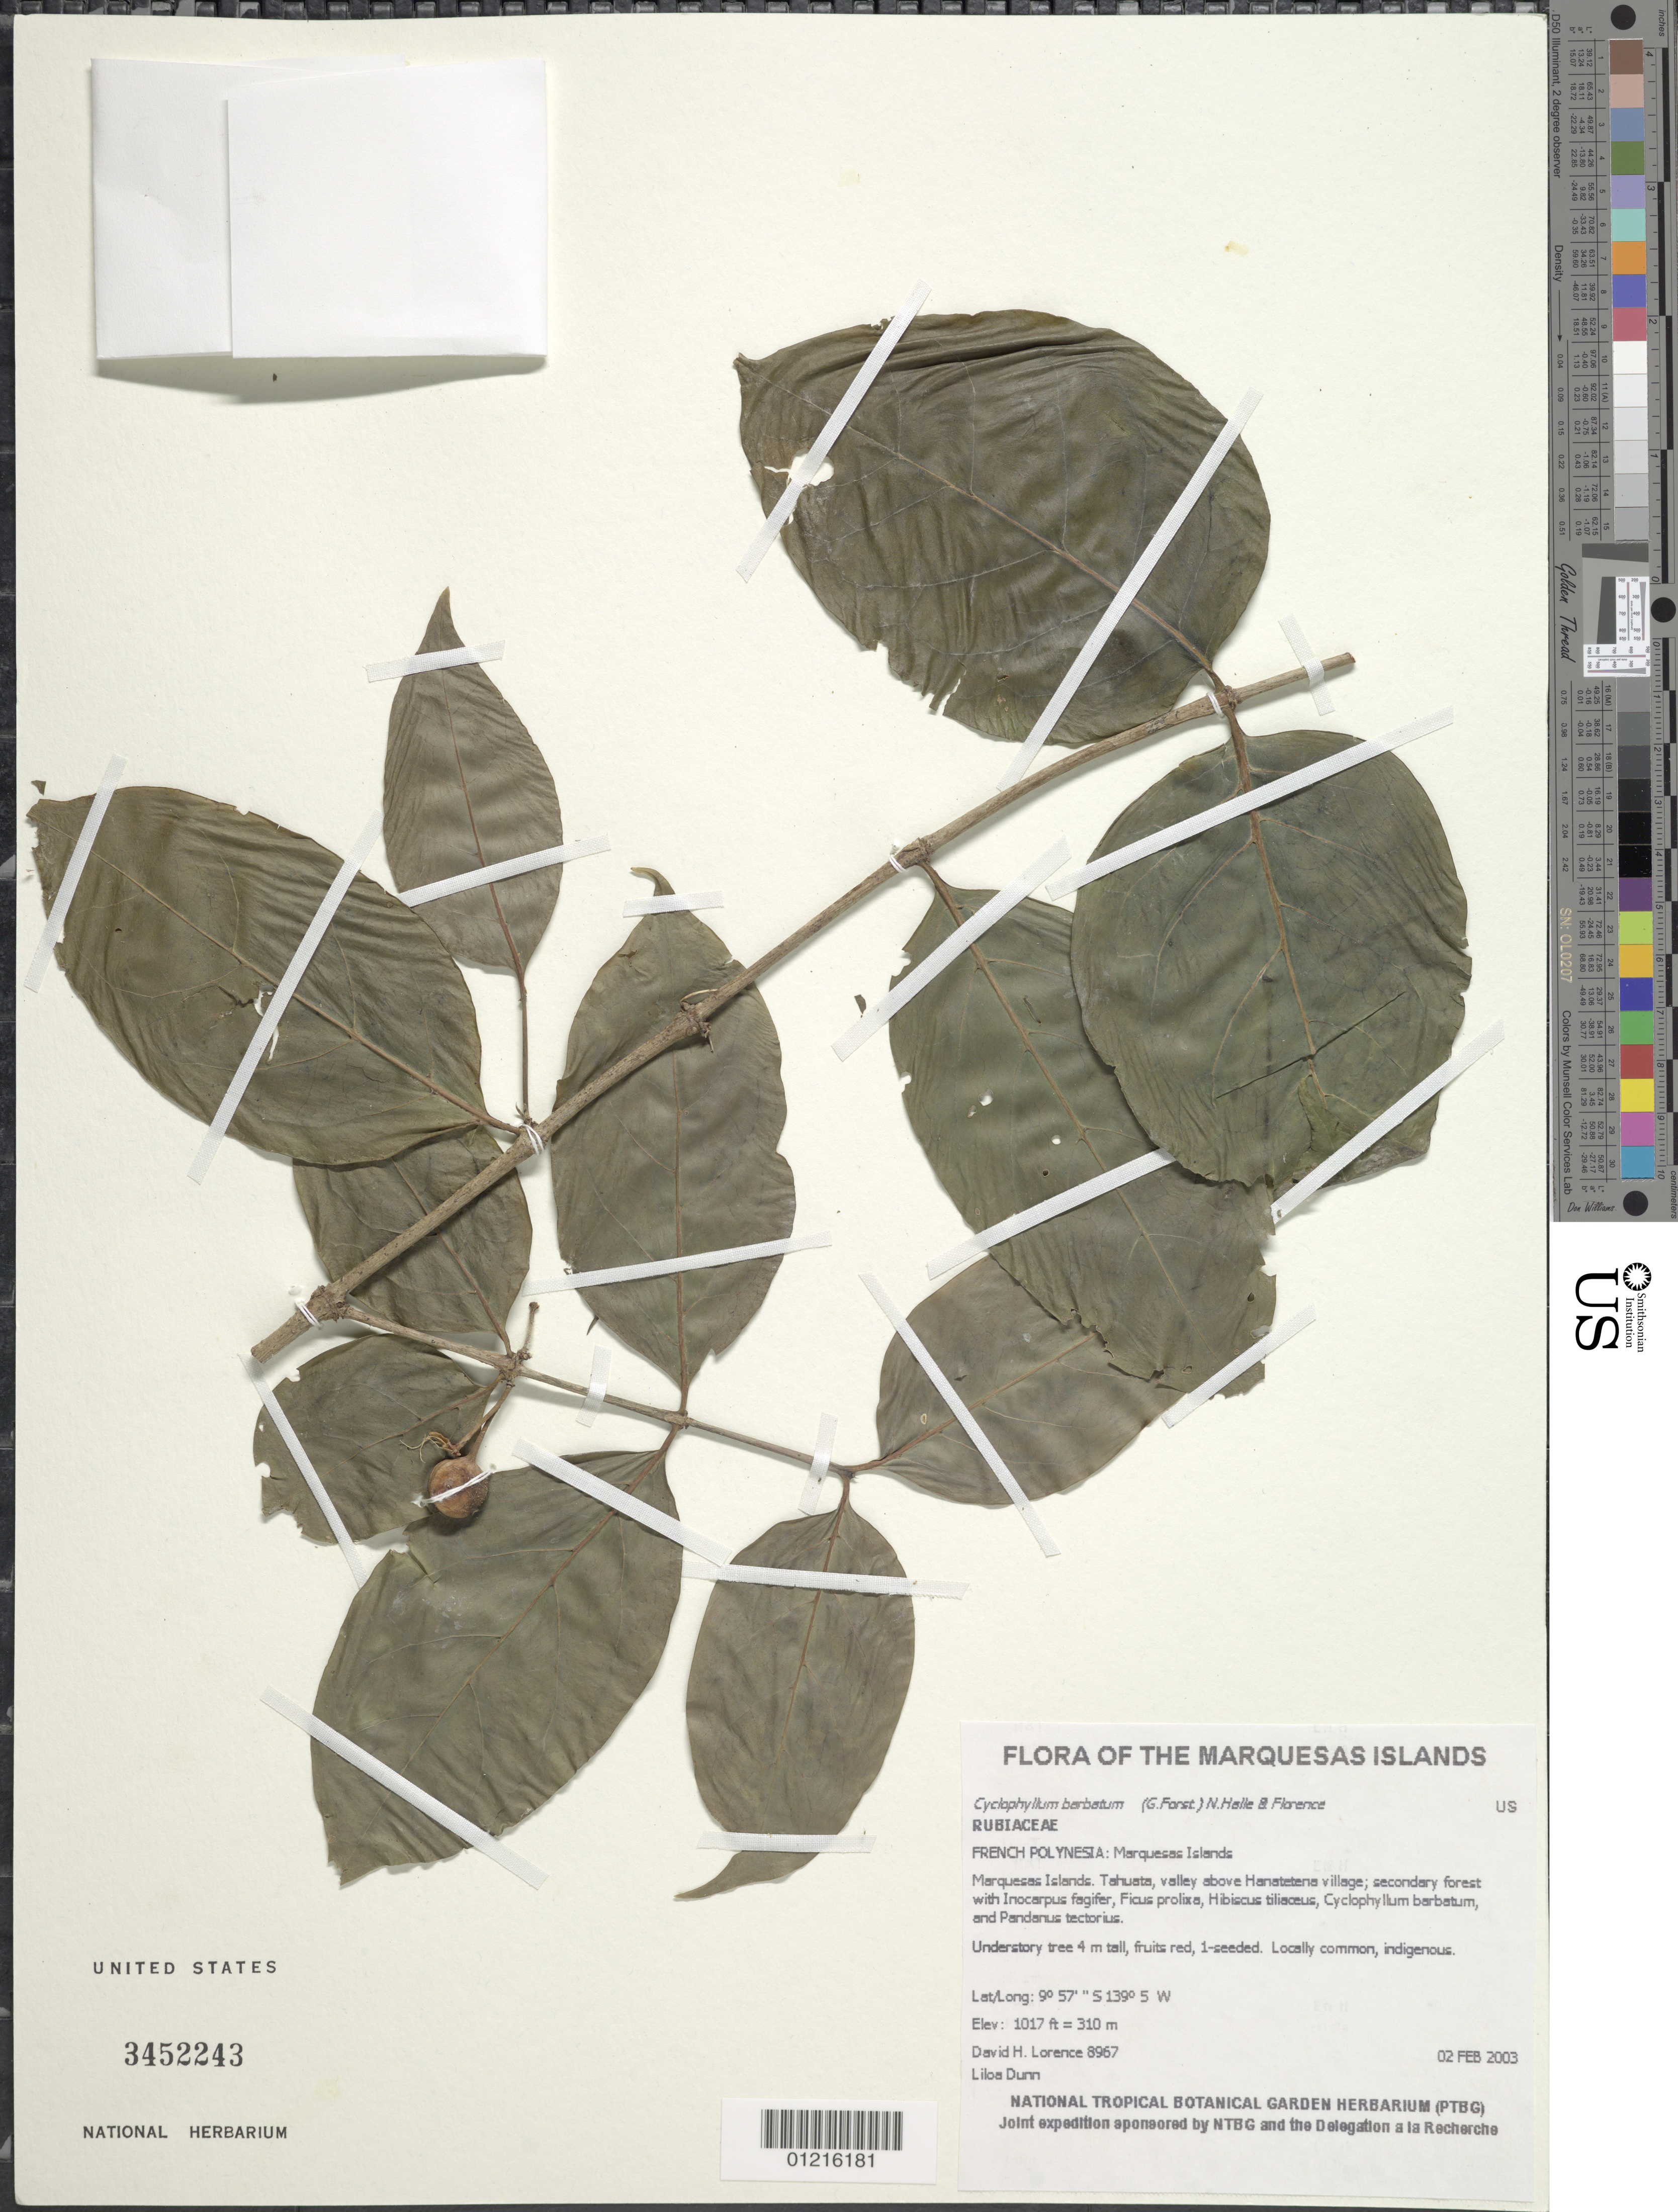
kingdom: Plantae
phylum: Tracheophyta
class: Magnoliopsida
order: Gentianales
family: Rubiaceae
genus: Cyclophyllum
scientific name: Cyclophyllum barbatum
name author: (G. Forst.) N. Hallé & J. Florence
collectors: D. Lorence & L. Dunn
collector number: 8967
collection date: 2003-02-02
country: French Polynesia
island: Tahuata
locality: Valley above Hanatetena village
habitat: Secondary forest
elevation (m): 310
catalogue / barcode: US 3452243